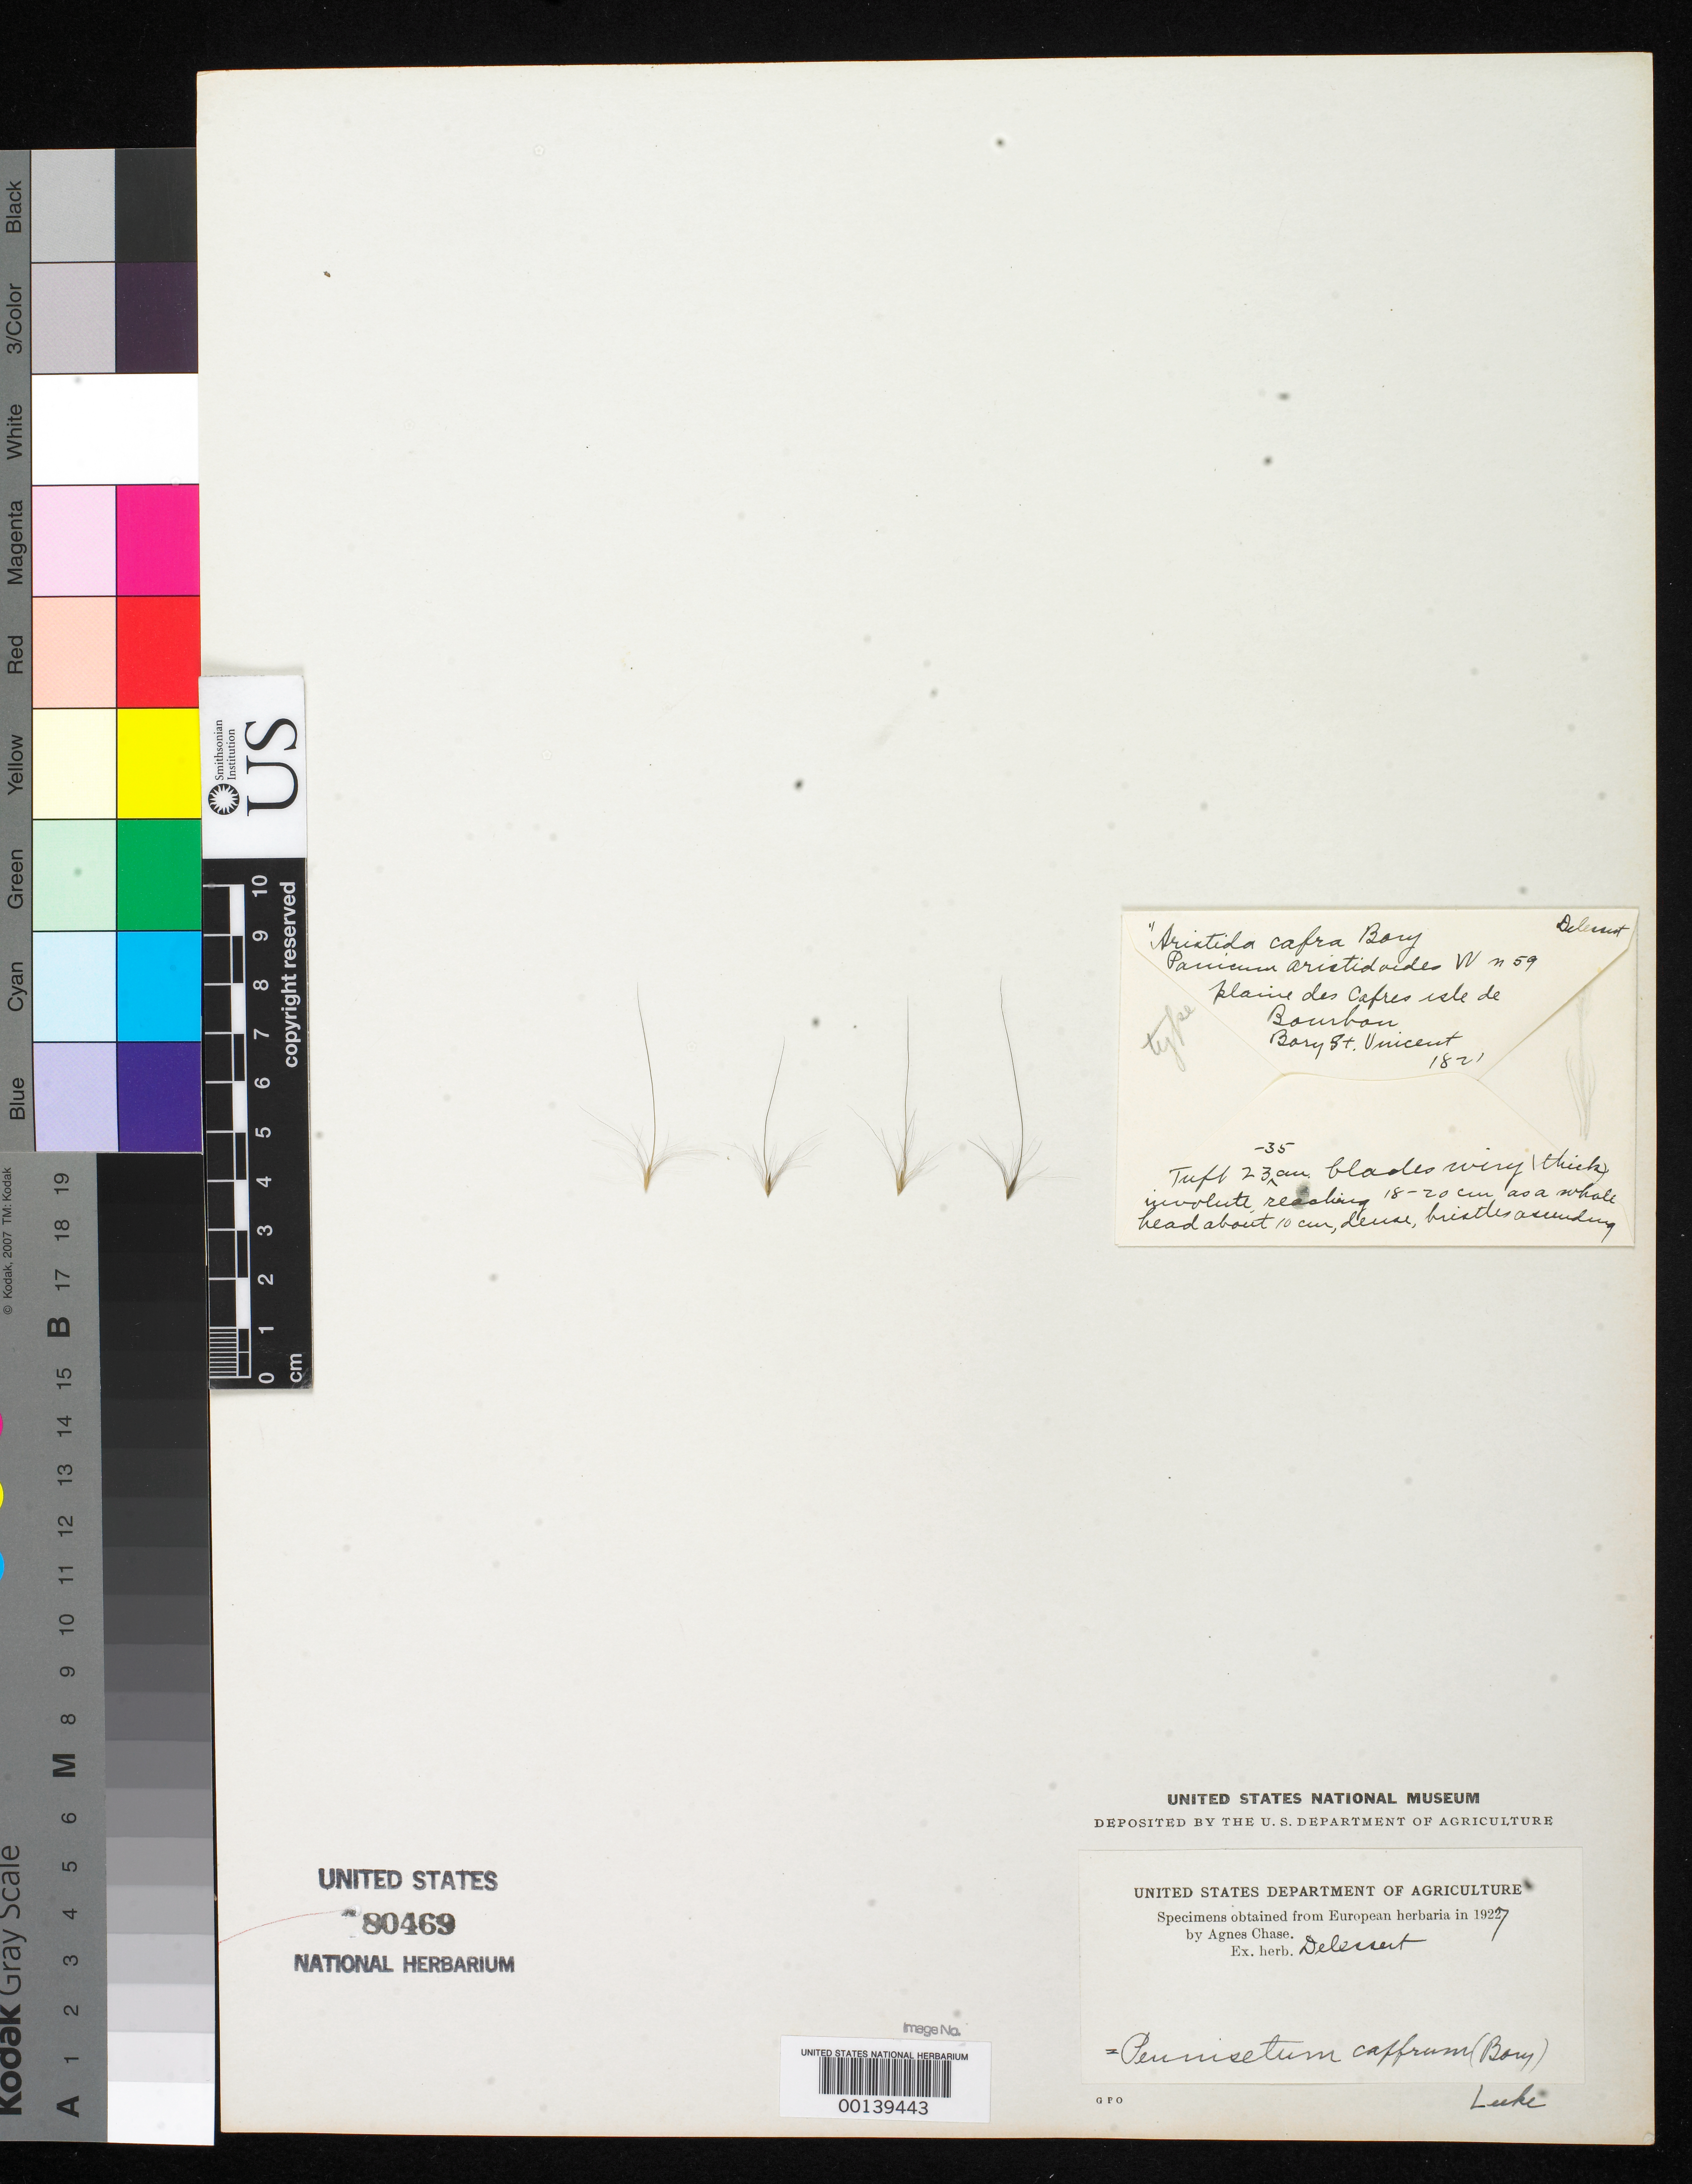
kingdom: Plantae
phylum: Tracheophyta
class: Liliopsida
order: Poales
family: Poaceae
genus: Aristida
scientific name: Aristida caffra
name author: Bory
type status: Type Fragment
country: Réunion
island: Réunion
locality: Plaine des Cafres.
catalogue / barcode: US 80469